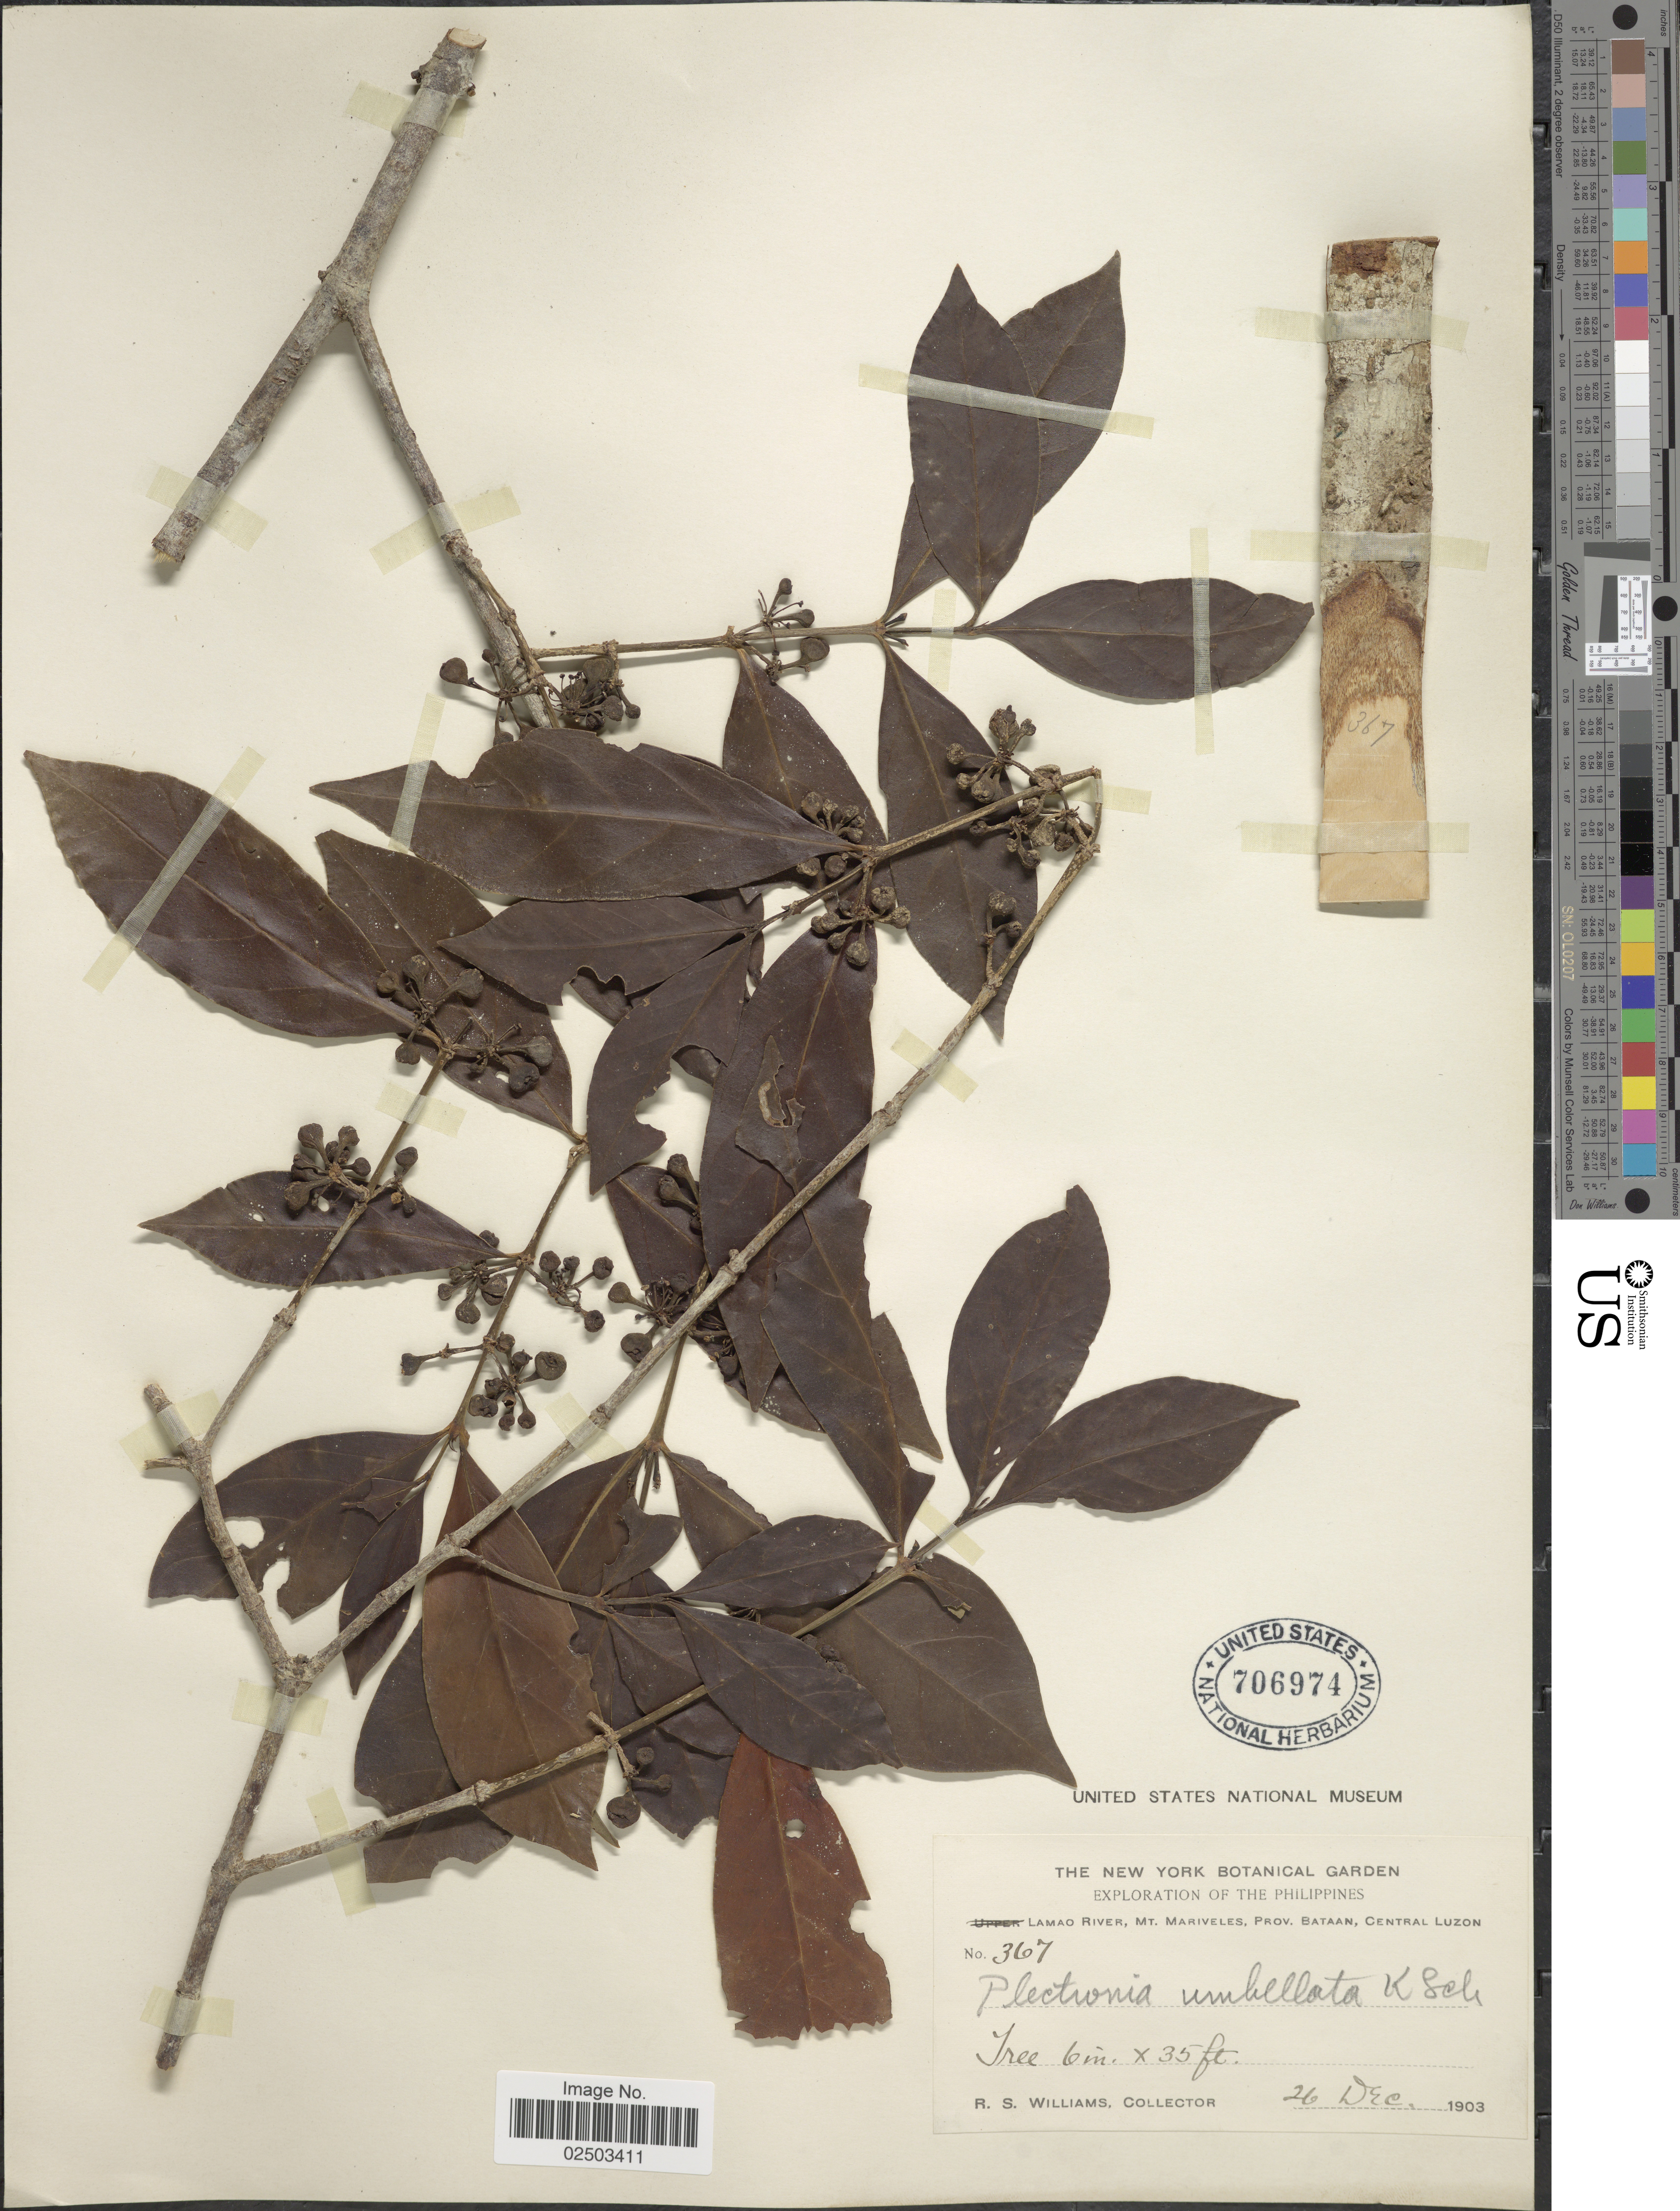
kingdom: Plantae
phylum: Tracheophyta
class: Magnoliopsida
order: Gentianales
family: Rubiaceae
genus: Canthium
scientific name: Canthium gynochthodes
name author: Baill.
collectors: R. S. Williams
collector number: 367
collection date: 1903-12-26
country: Philippines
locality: Lamao River, Mt. Mariveles, Prov. Bataan, Central Luzon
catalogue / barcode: US 706974